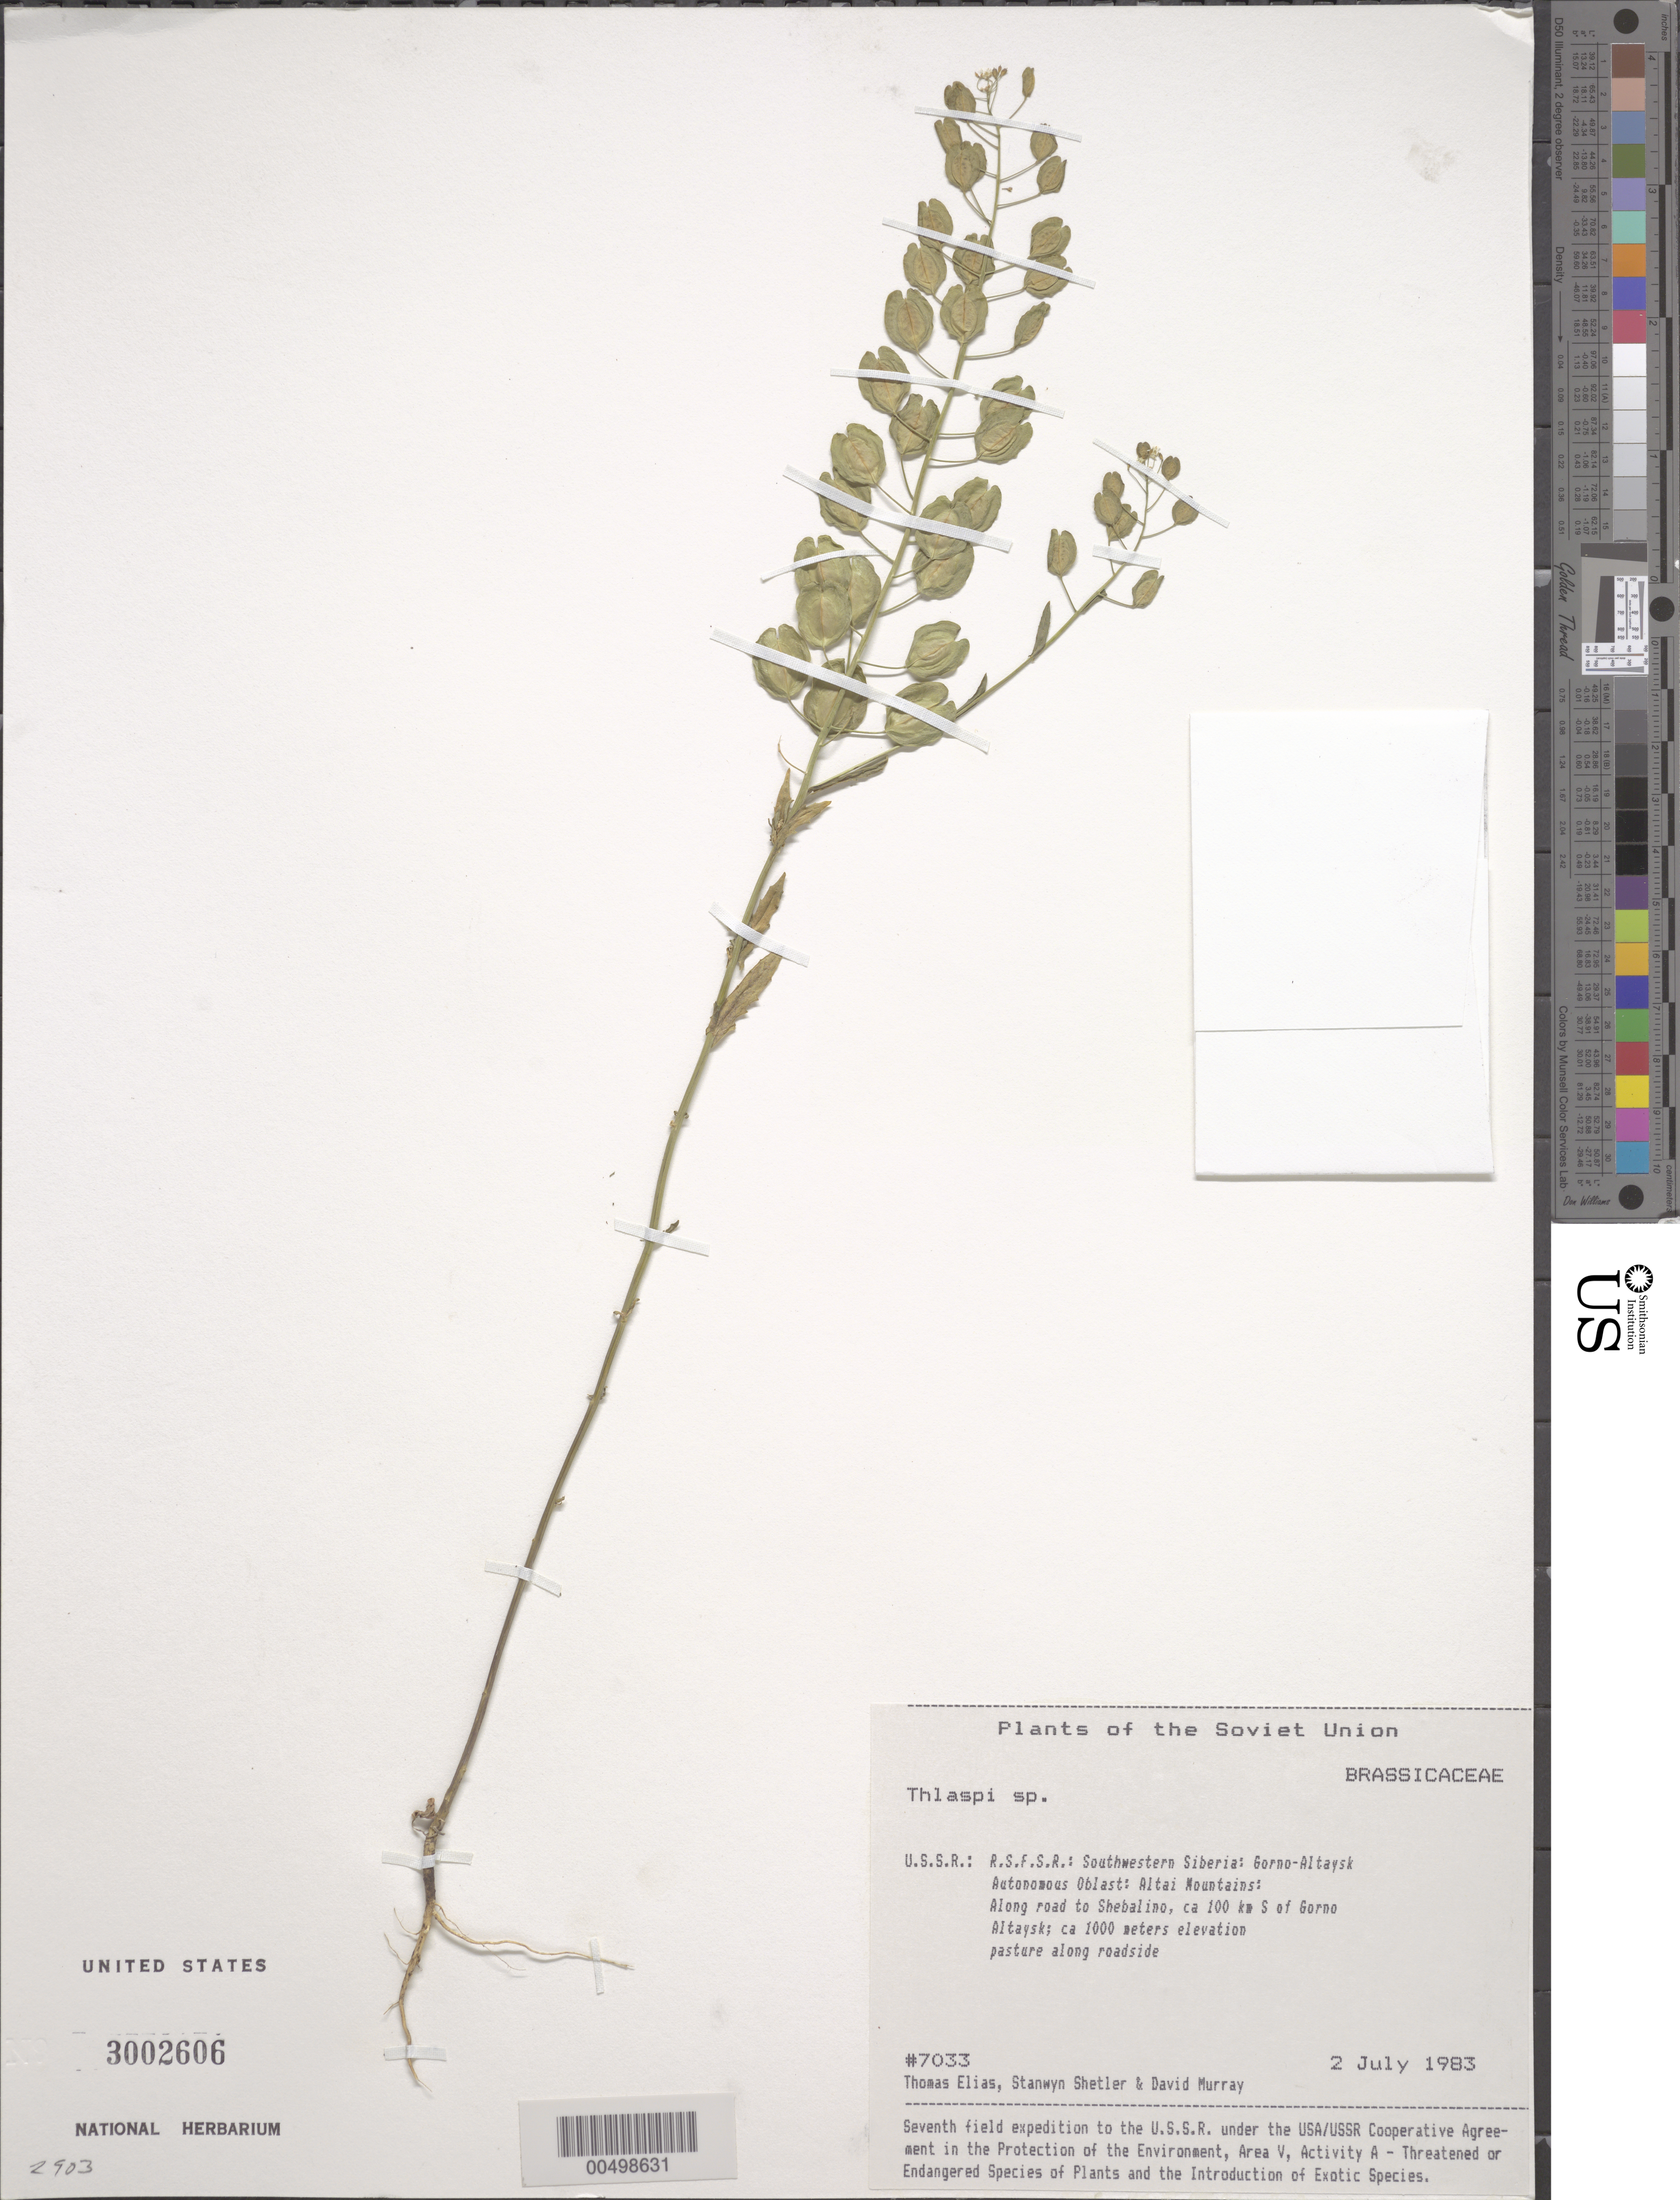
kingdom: Plantae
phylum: Tracheophyta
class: Magnoliopsida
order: Brassicales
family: Brassicaceae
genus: Thlaspi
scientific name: Thlaspi sp.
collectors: T. Elias, S. Shetler & D. F. Murray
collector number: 7033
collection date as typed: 02 Jul 1983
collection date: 1983-07-02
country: Russian Federation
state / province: Altai Republic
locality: Altai Mountains, along road to Shebalino, ca. 100 km S of Gorno-Altaysk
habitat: pasture along roadside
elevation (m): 1000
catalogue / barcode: US 3002606